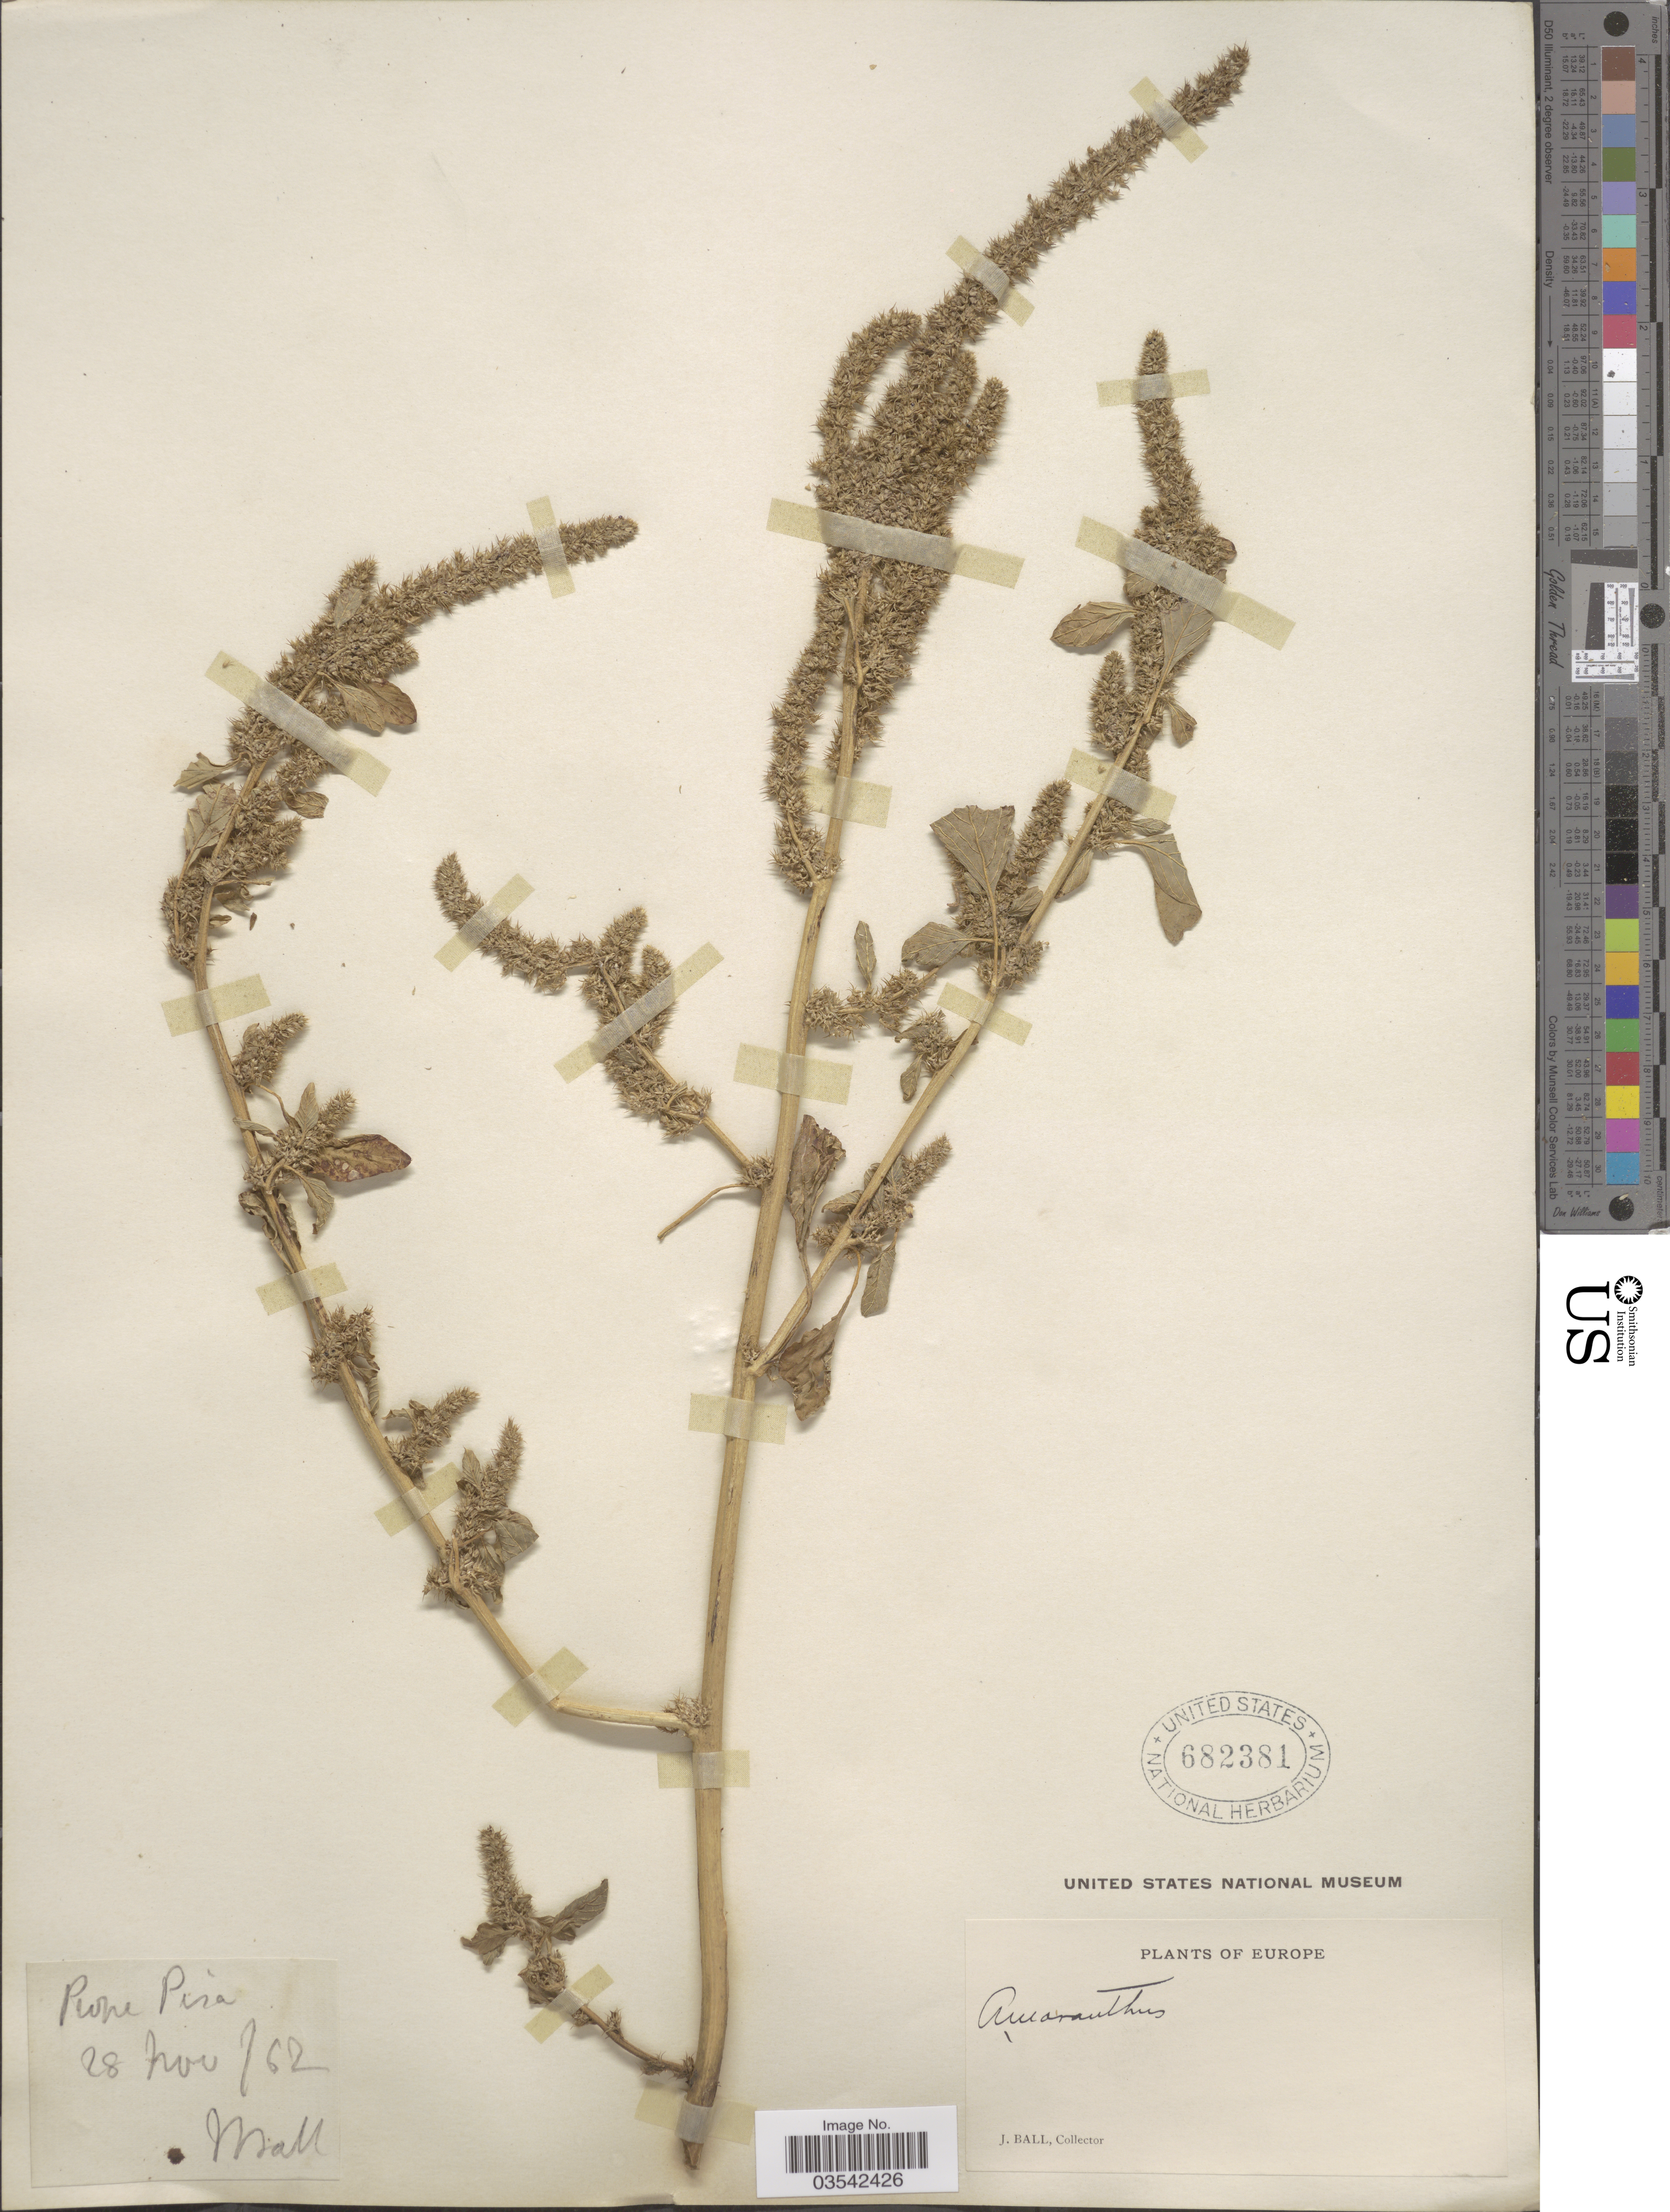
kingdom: Plantae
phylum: Tracheophyta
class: Magnoliopsida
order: Caryophyllales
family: Amaranthaceae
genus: Amaranthus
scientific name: Amaranthus sp.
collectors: J. Ball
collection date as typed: Transcribed d/m/y: 28/11/62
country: Portugal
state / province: Azores (Aut. Reg.)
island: Pico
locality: Prope Pico.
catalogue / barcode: US 682381